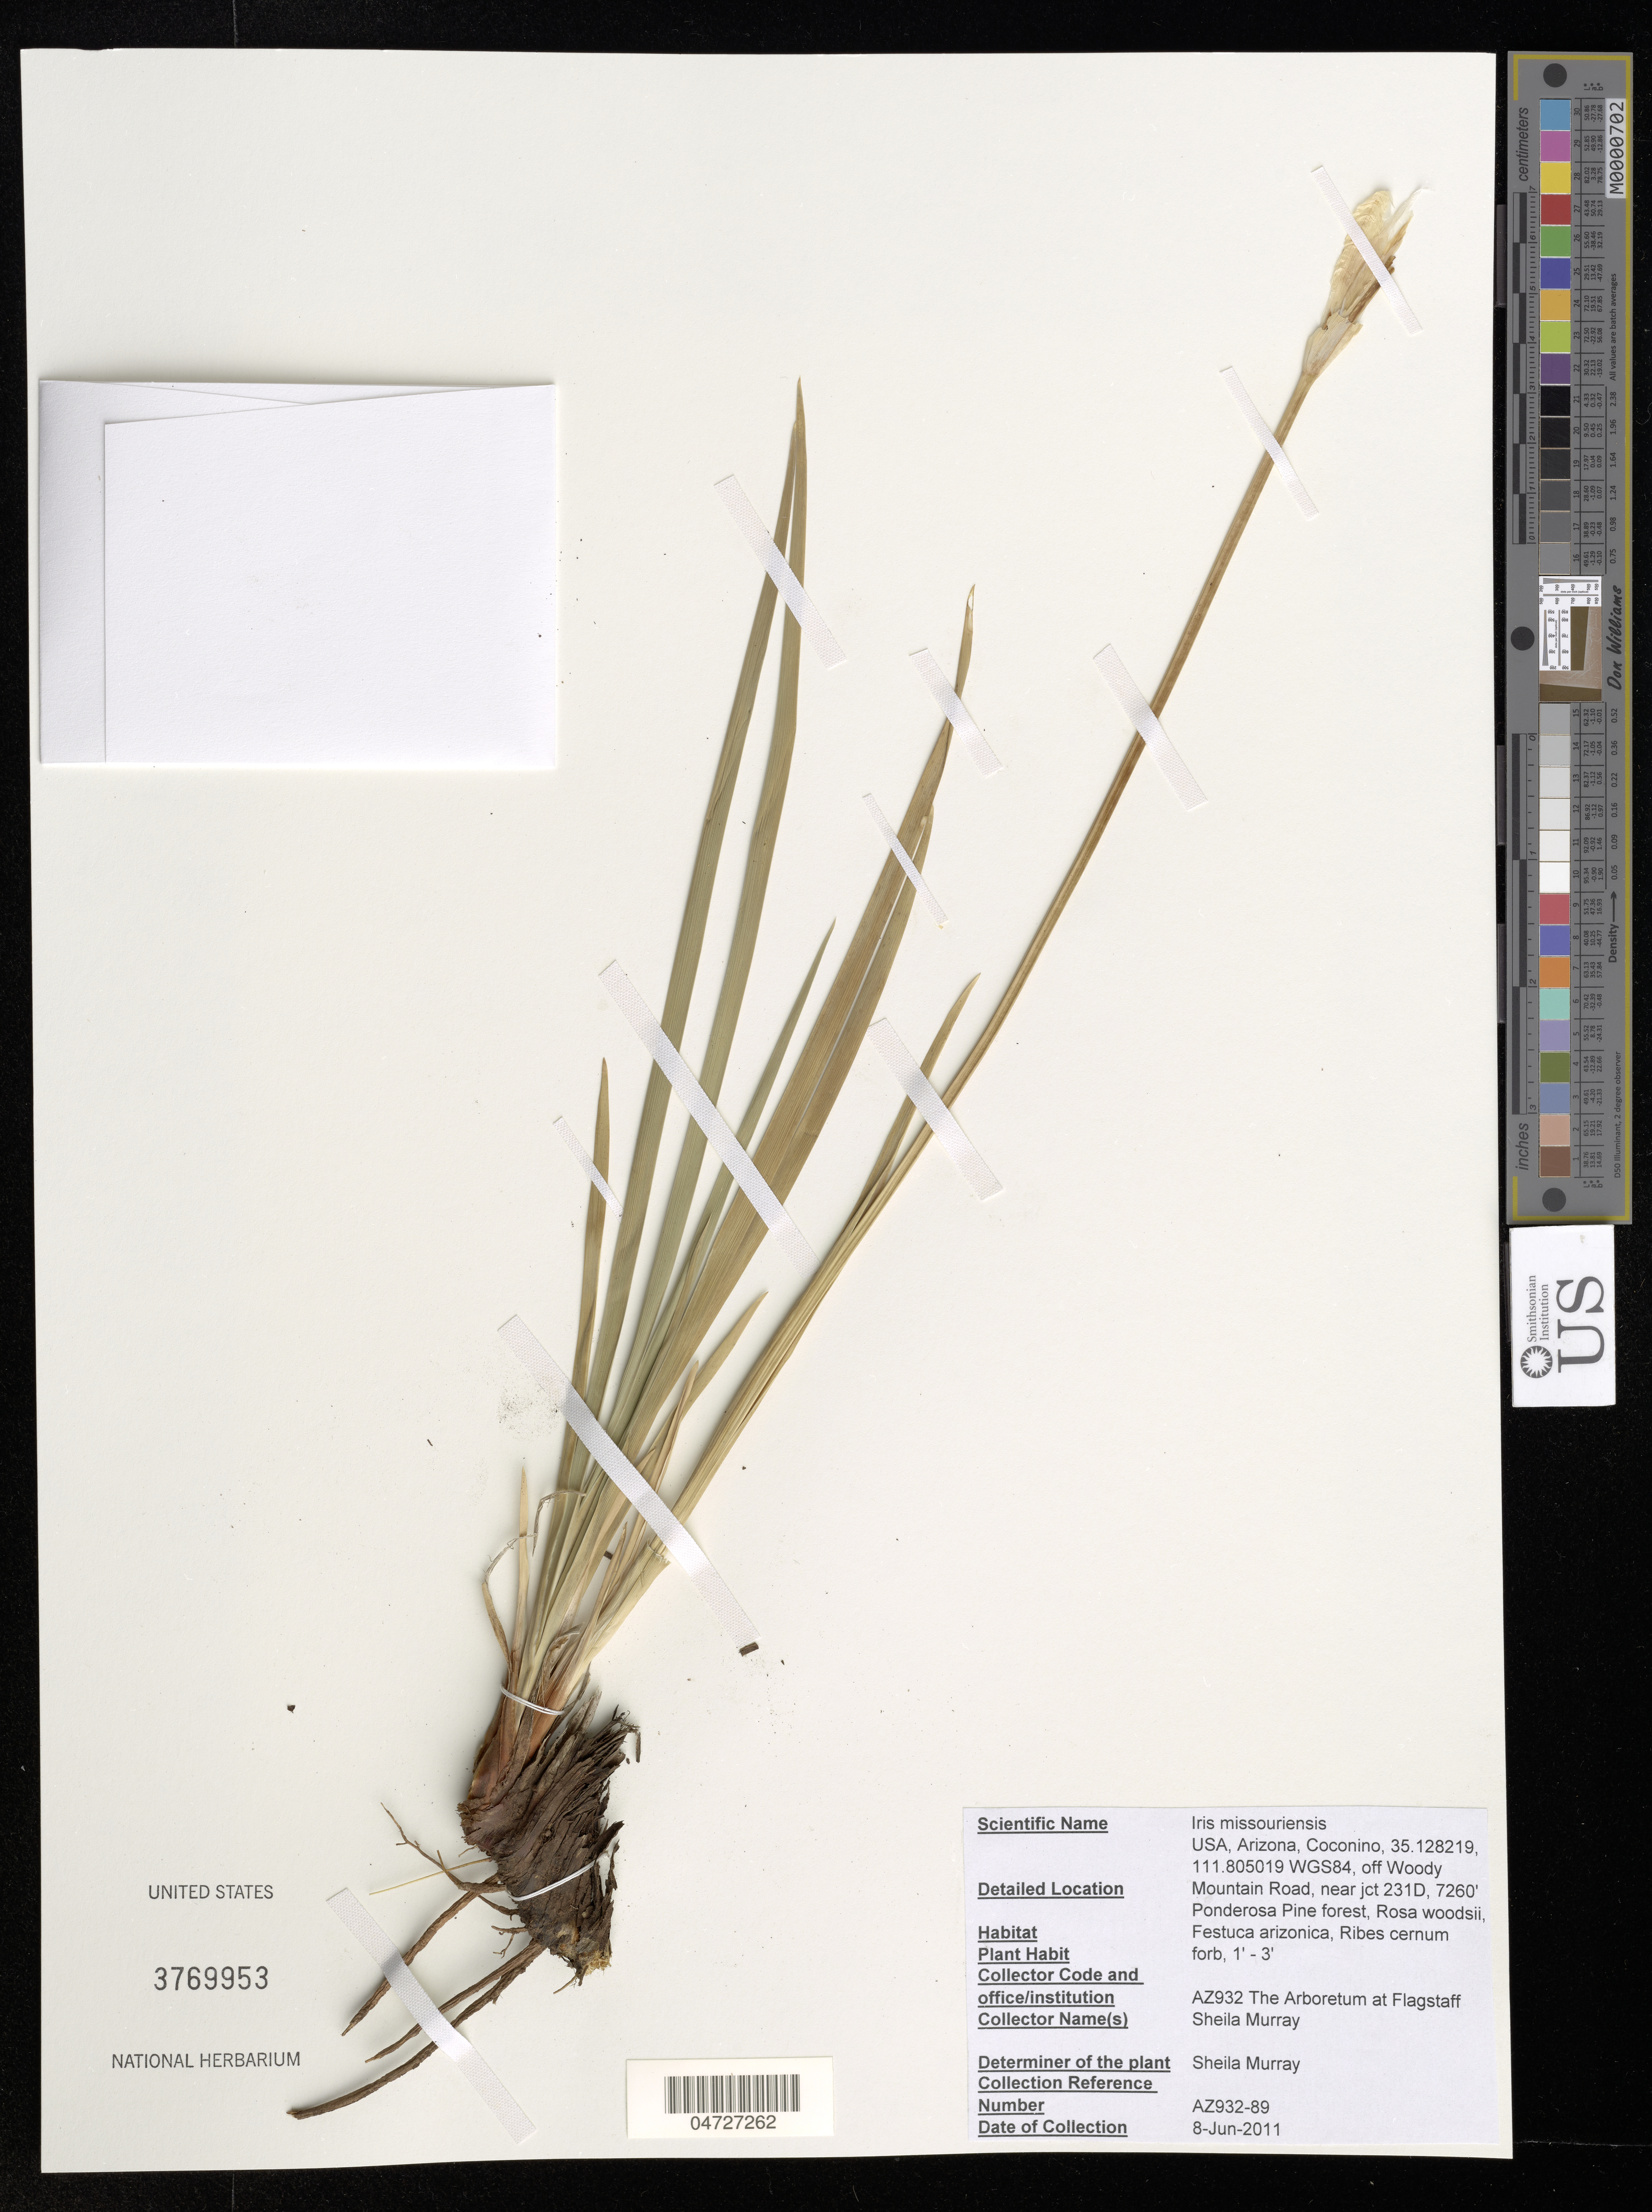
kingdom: Plantae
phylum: Tracheophyta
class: Liliopsida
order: Asparagales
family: Iridaceae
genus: Iris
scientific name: Iris missouriensis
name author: Nutt.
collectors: S. Murray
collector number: AZ932-89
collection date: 2011-06-08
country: United States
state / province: Arizona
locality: Cononino, 35.128219, 111.805019 WGS84, off Woody Mountain Road, near jct 231D, 7260' Ponderosa Pine forest.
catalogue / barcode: US 3769953